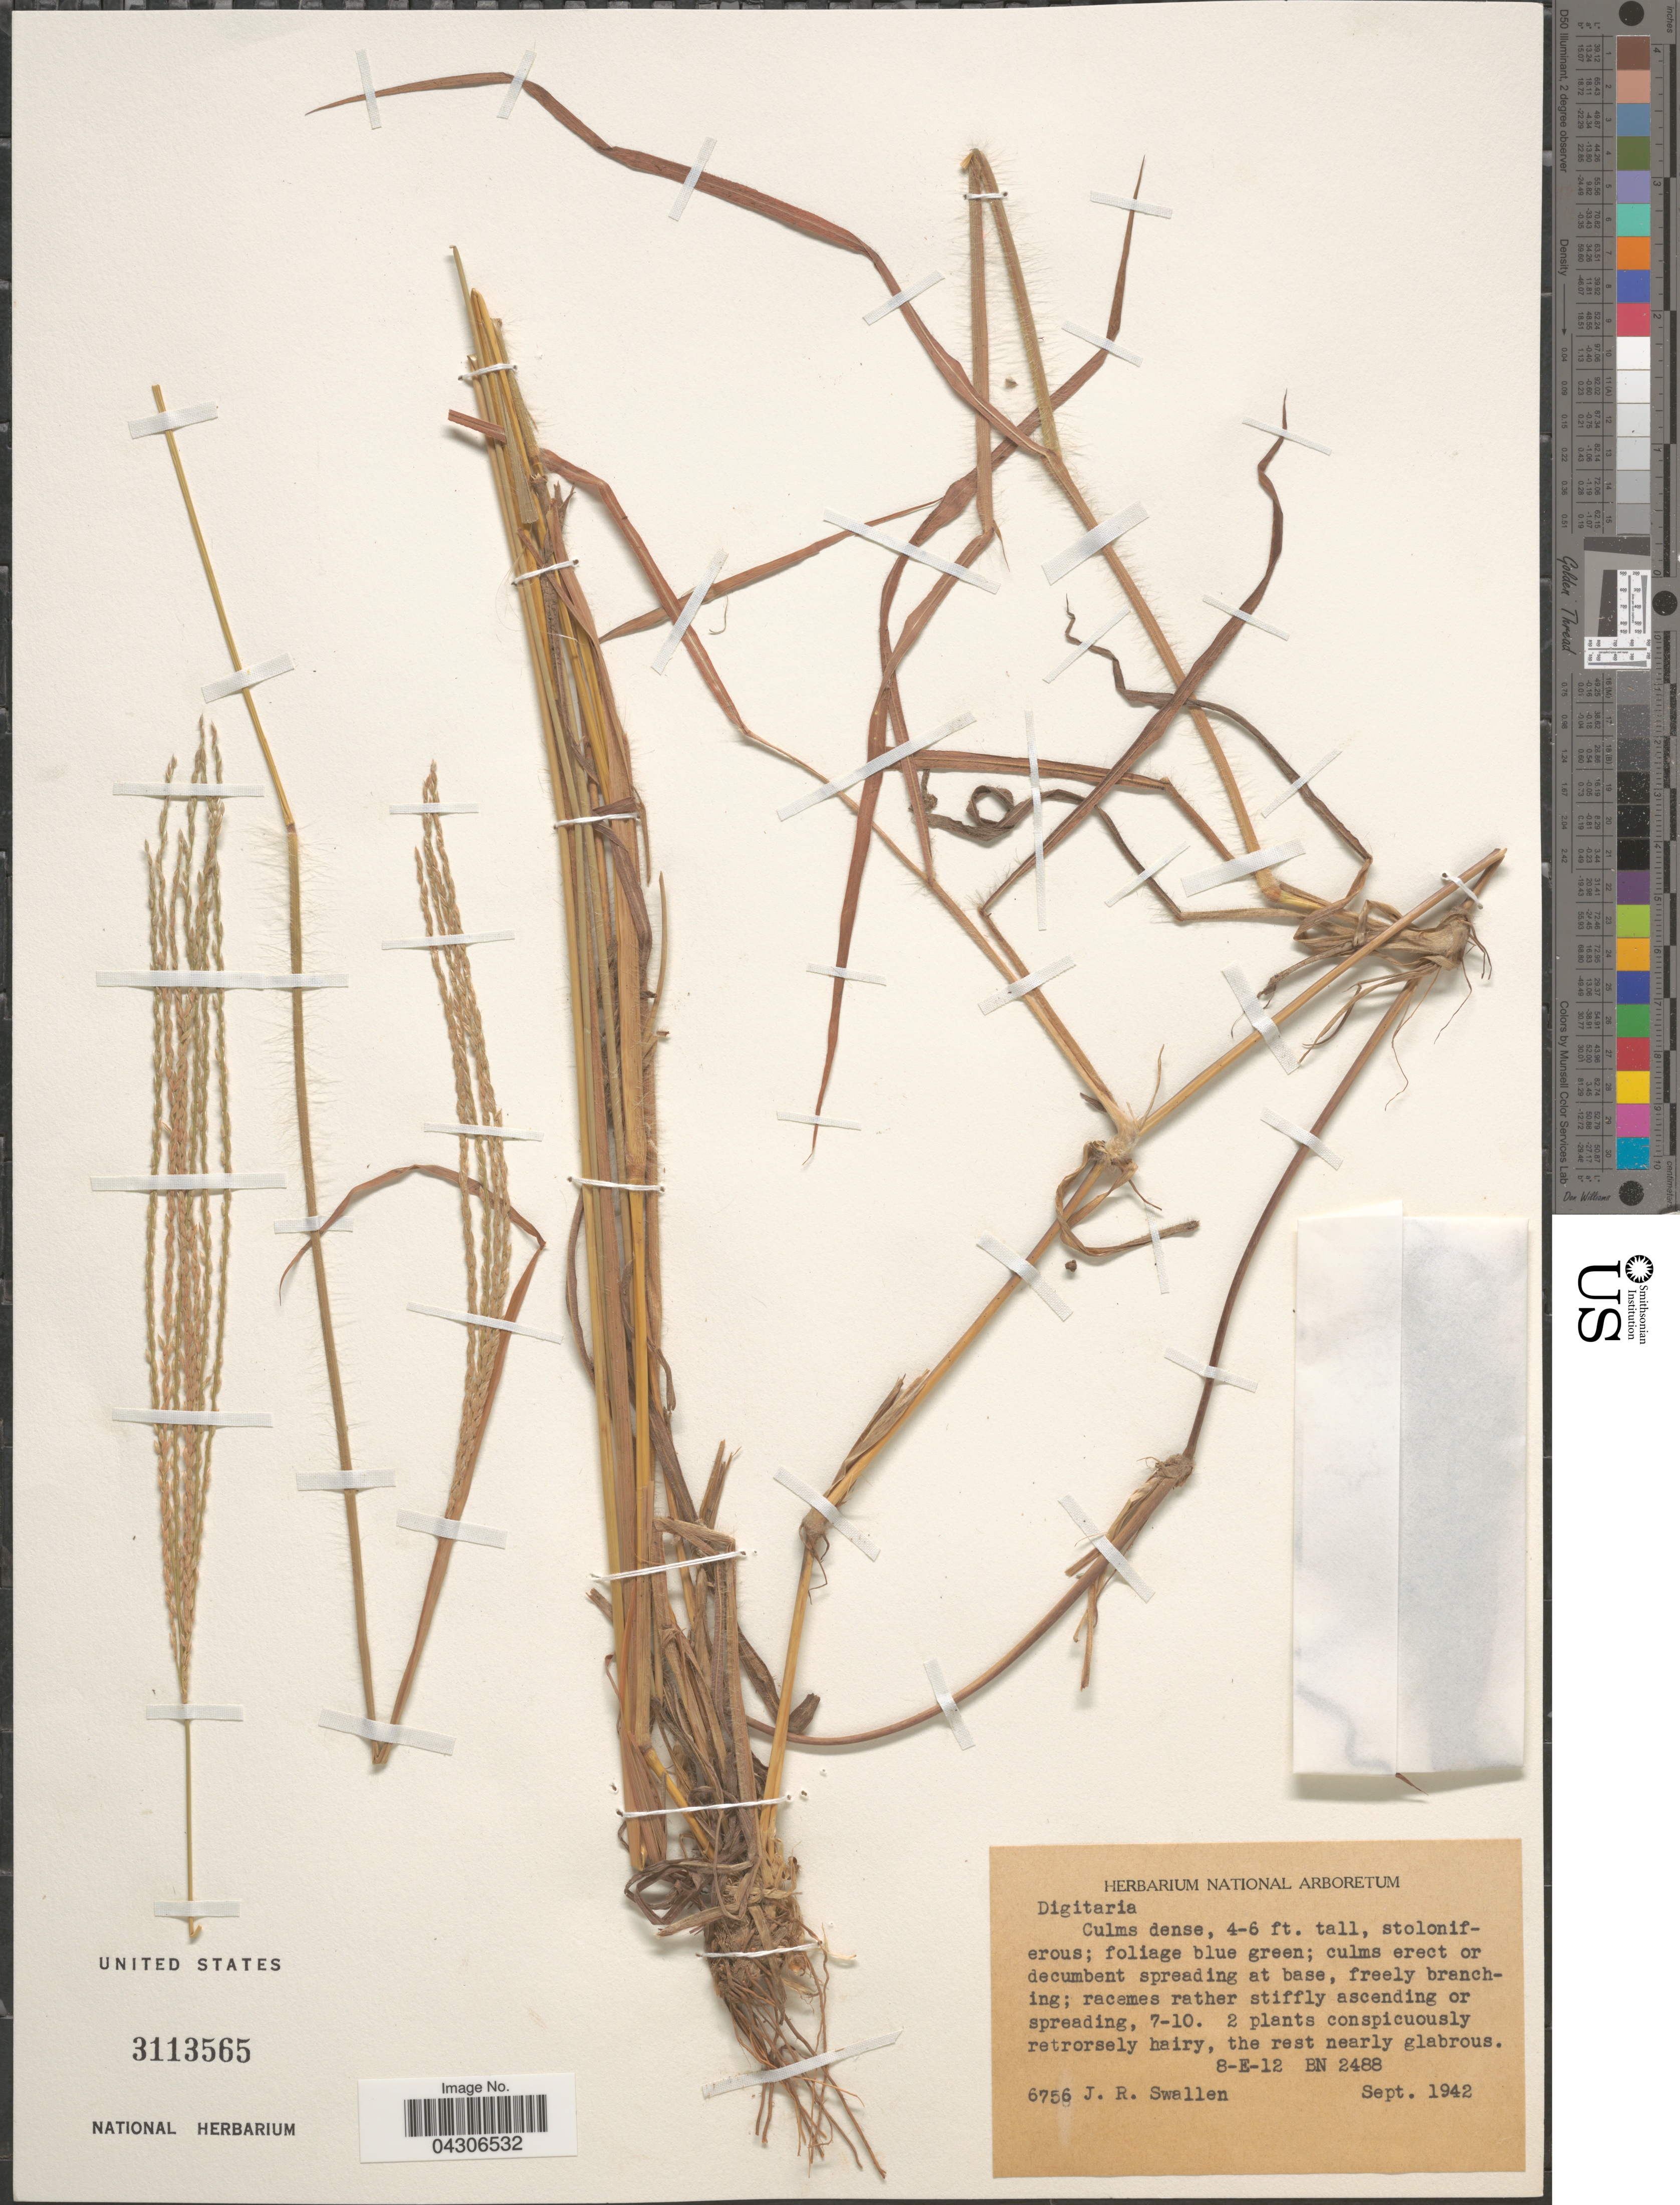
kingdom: Plantae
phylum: Tracheophyta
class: Liliopsida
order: Poales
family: Poaceae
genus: Digitaria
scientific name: Digitaria sp.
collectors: J. R. Swallen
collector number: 6756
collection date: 1942-09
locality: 8-E-12 BN 2488.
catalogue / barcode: US 3113565